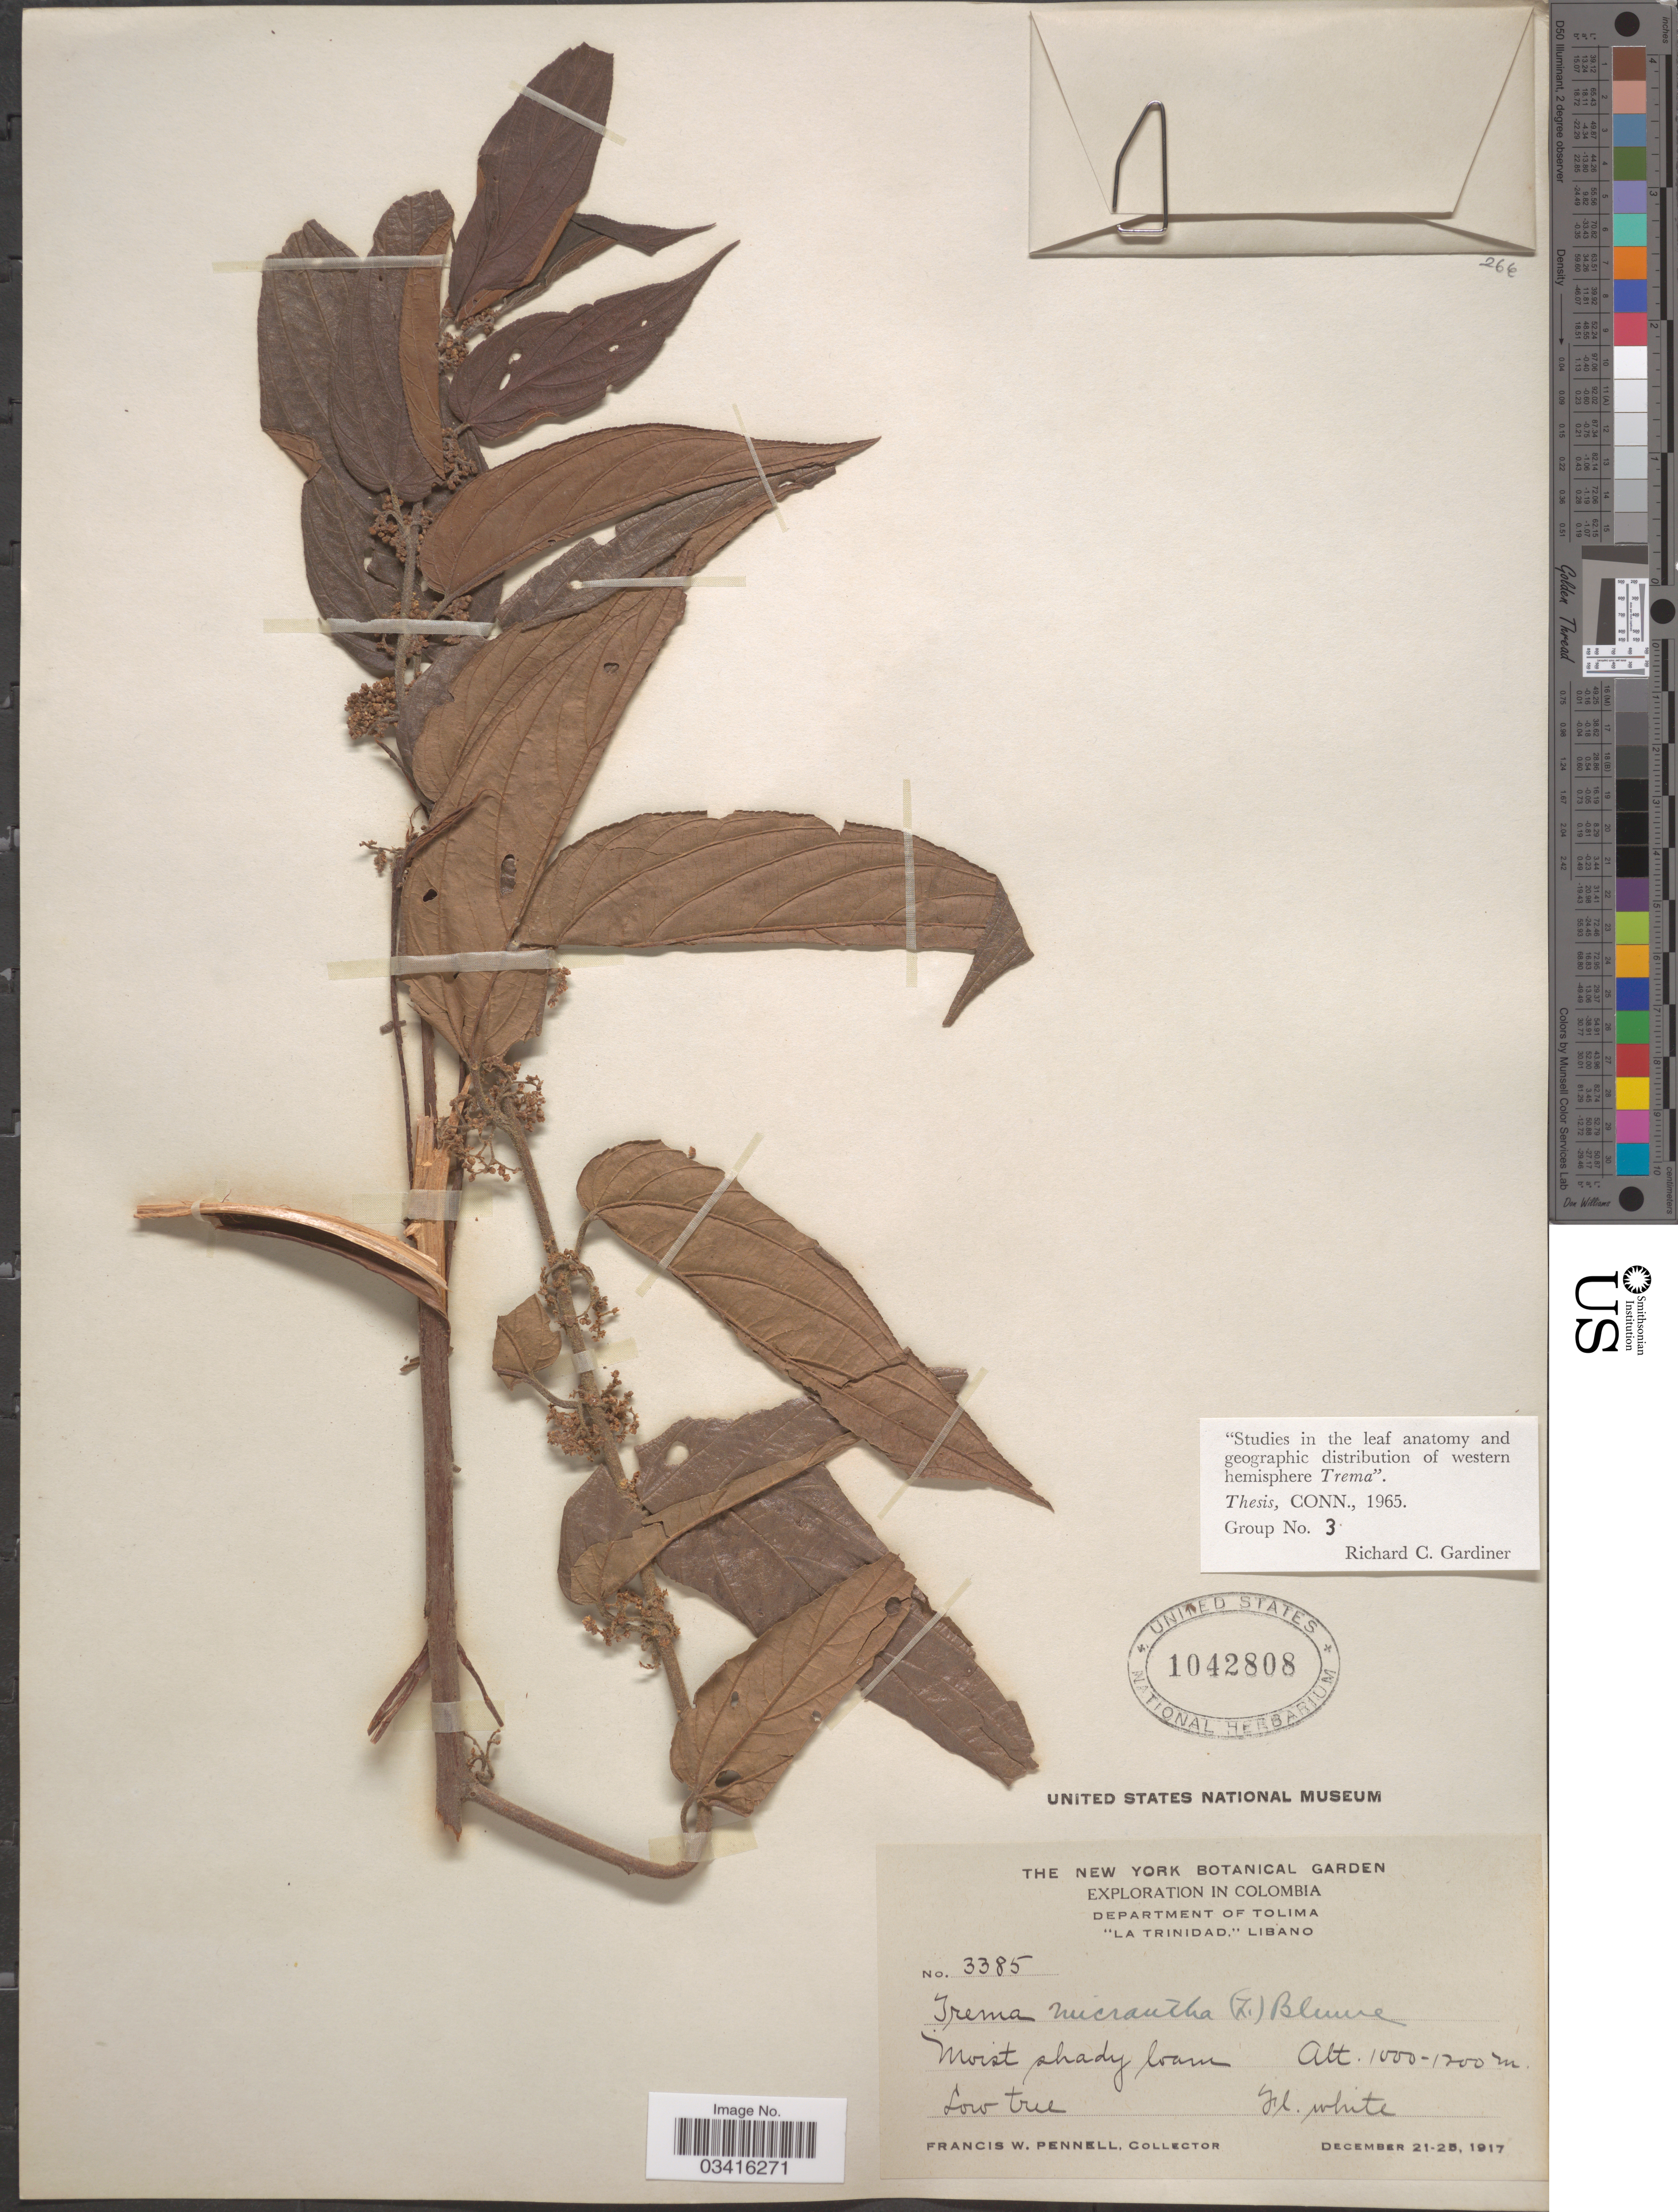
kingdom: Plantae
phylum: Tracheophyta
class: Magnoliopsida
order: Rosales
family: Cannabaceae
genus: Trema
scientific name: Trema micranthum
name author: (L.) Blume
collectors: F. W. Pennell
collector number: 3385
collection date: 1917-12-21/1917-12-25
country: Colombia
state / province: Tolima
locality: Department of Tolima. "La Trinidad," Libano.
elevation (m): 1000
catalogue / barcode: US 1042808